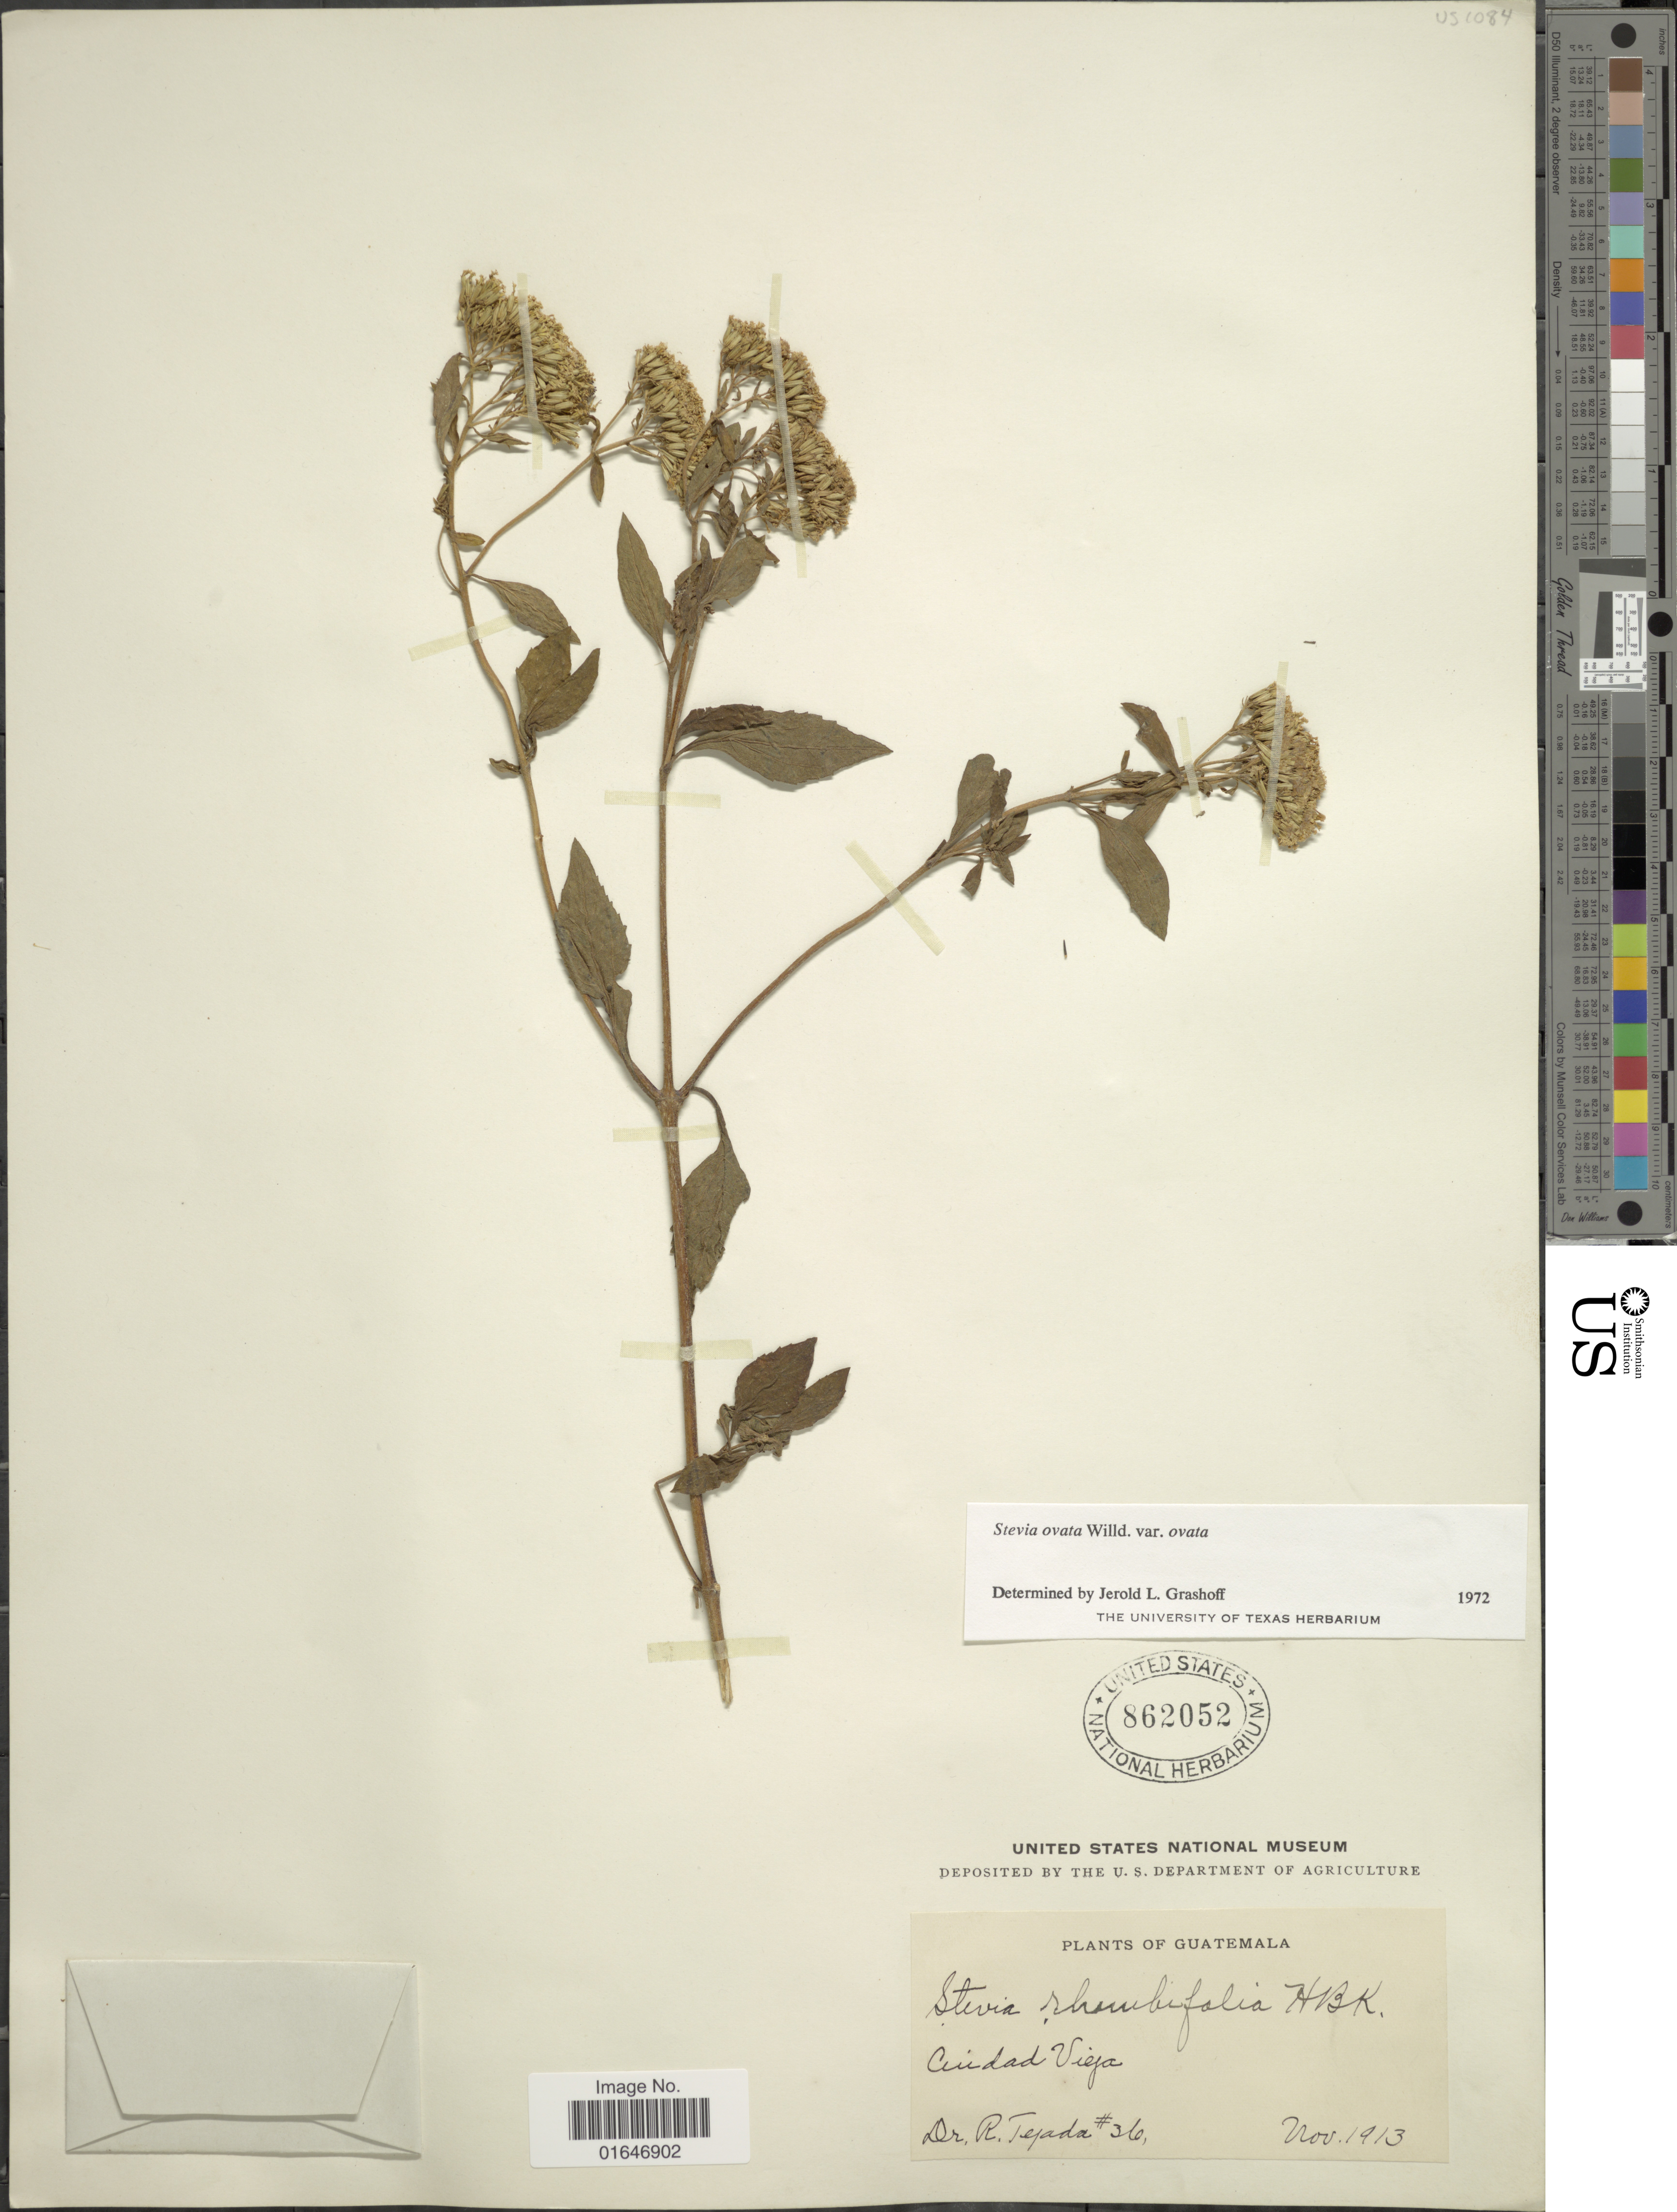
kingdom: Plantae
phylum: Tracheophyta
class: Magnoliopsida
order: Asterales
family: Asteraceae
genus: Stevia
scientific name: Stevia ovata var. ovata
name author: Willd.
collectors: R. Tejada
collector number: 36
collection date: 1913-11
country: Guatemala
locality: Ciudad Vieja.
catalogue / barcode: US 862052